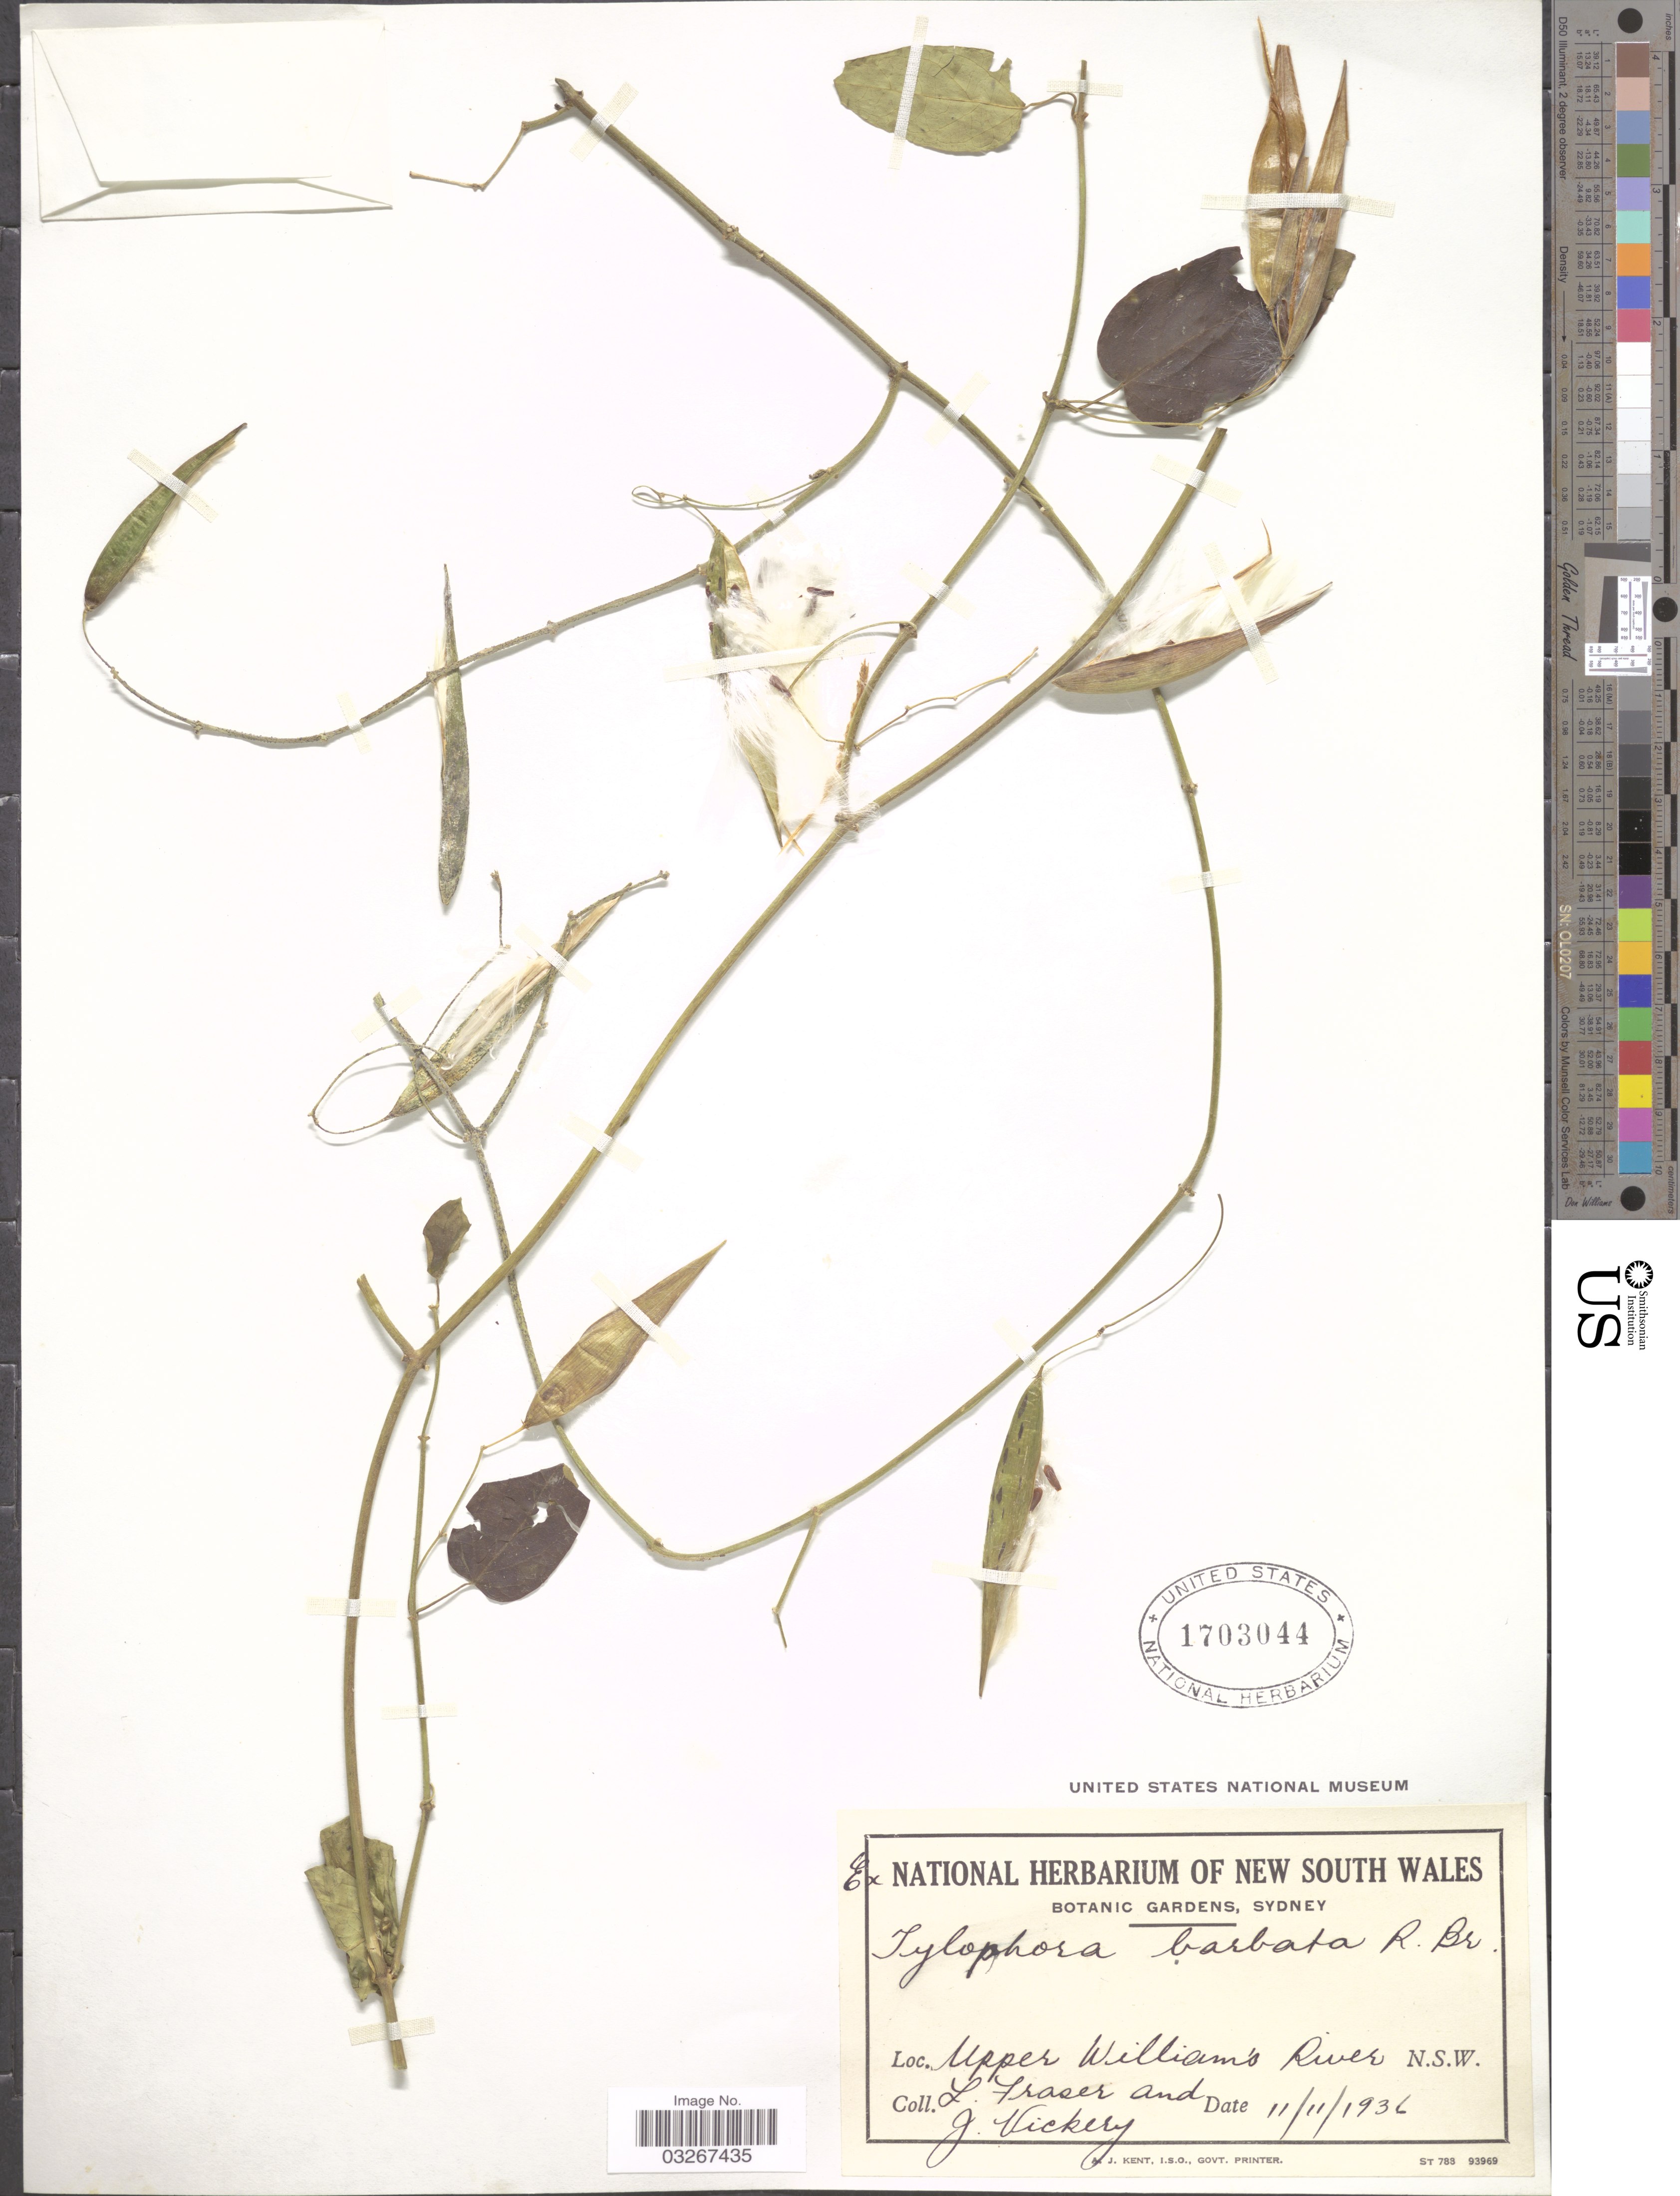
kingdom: Plantae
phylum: Tracheophyta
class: Magnoliopsida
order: Gentianales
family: Apocynaceae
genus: Tylophora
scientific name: Tylophora barbata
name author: R. Br.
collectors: L. Fraser & J. Vickery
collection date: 1936-11-11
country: Australia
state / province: New South Wales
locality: Upper William's River.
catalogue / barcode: US 1703044